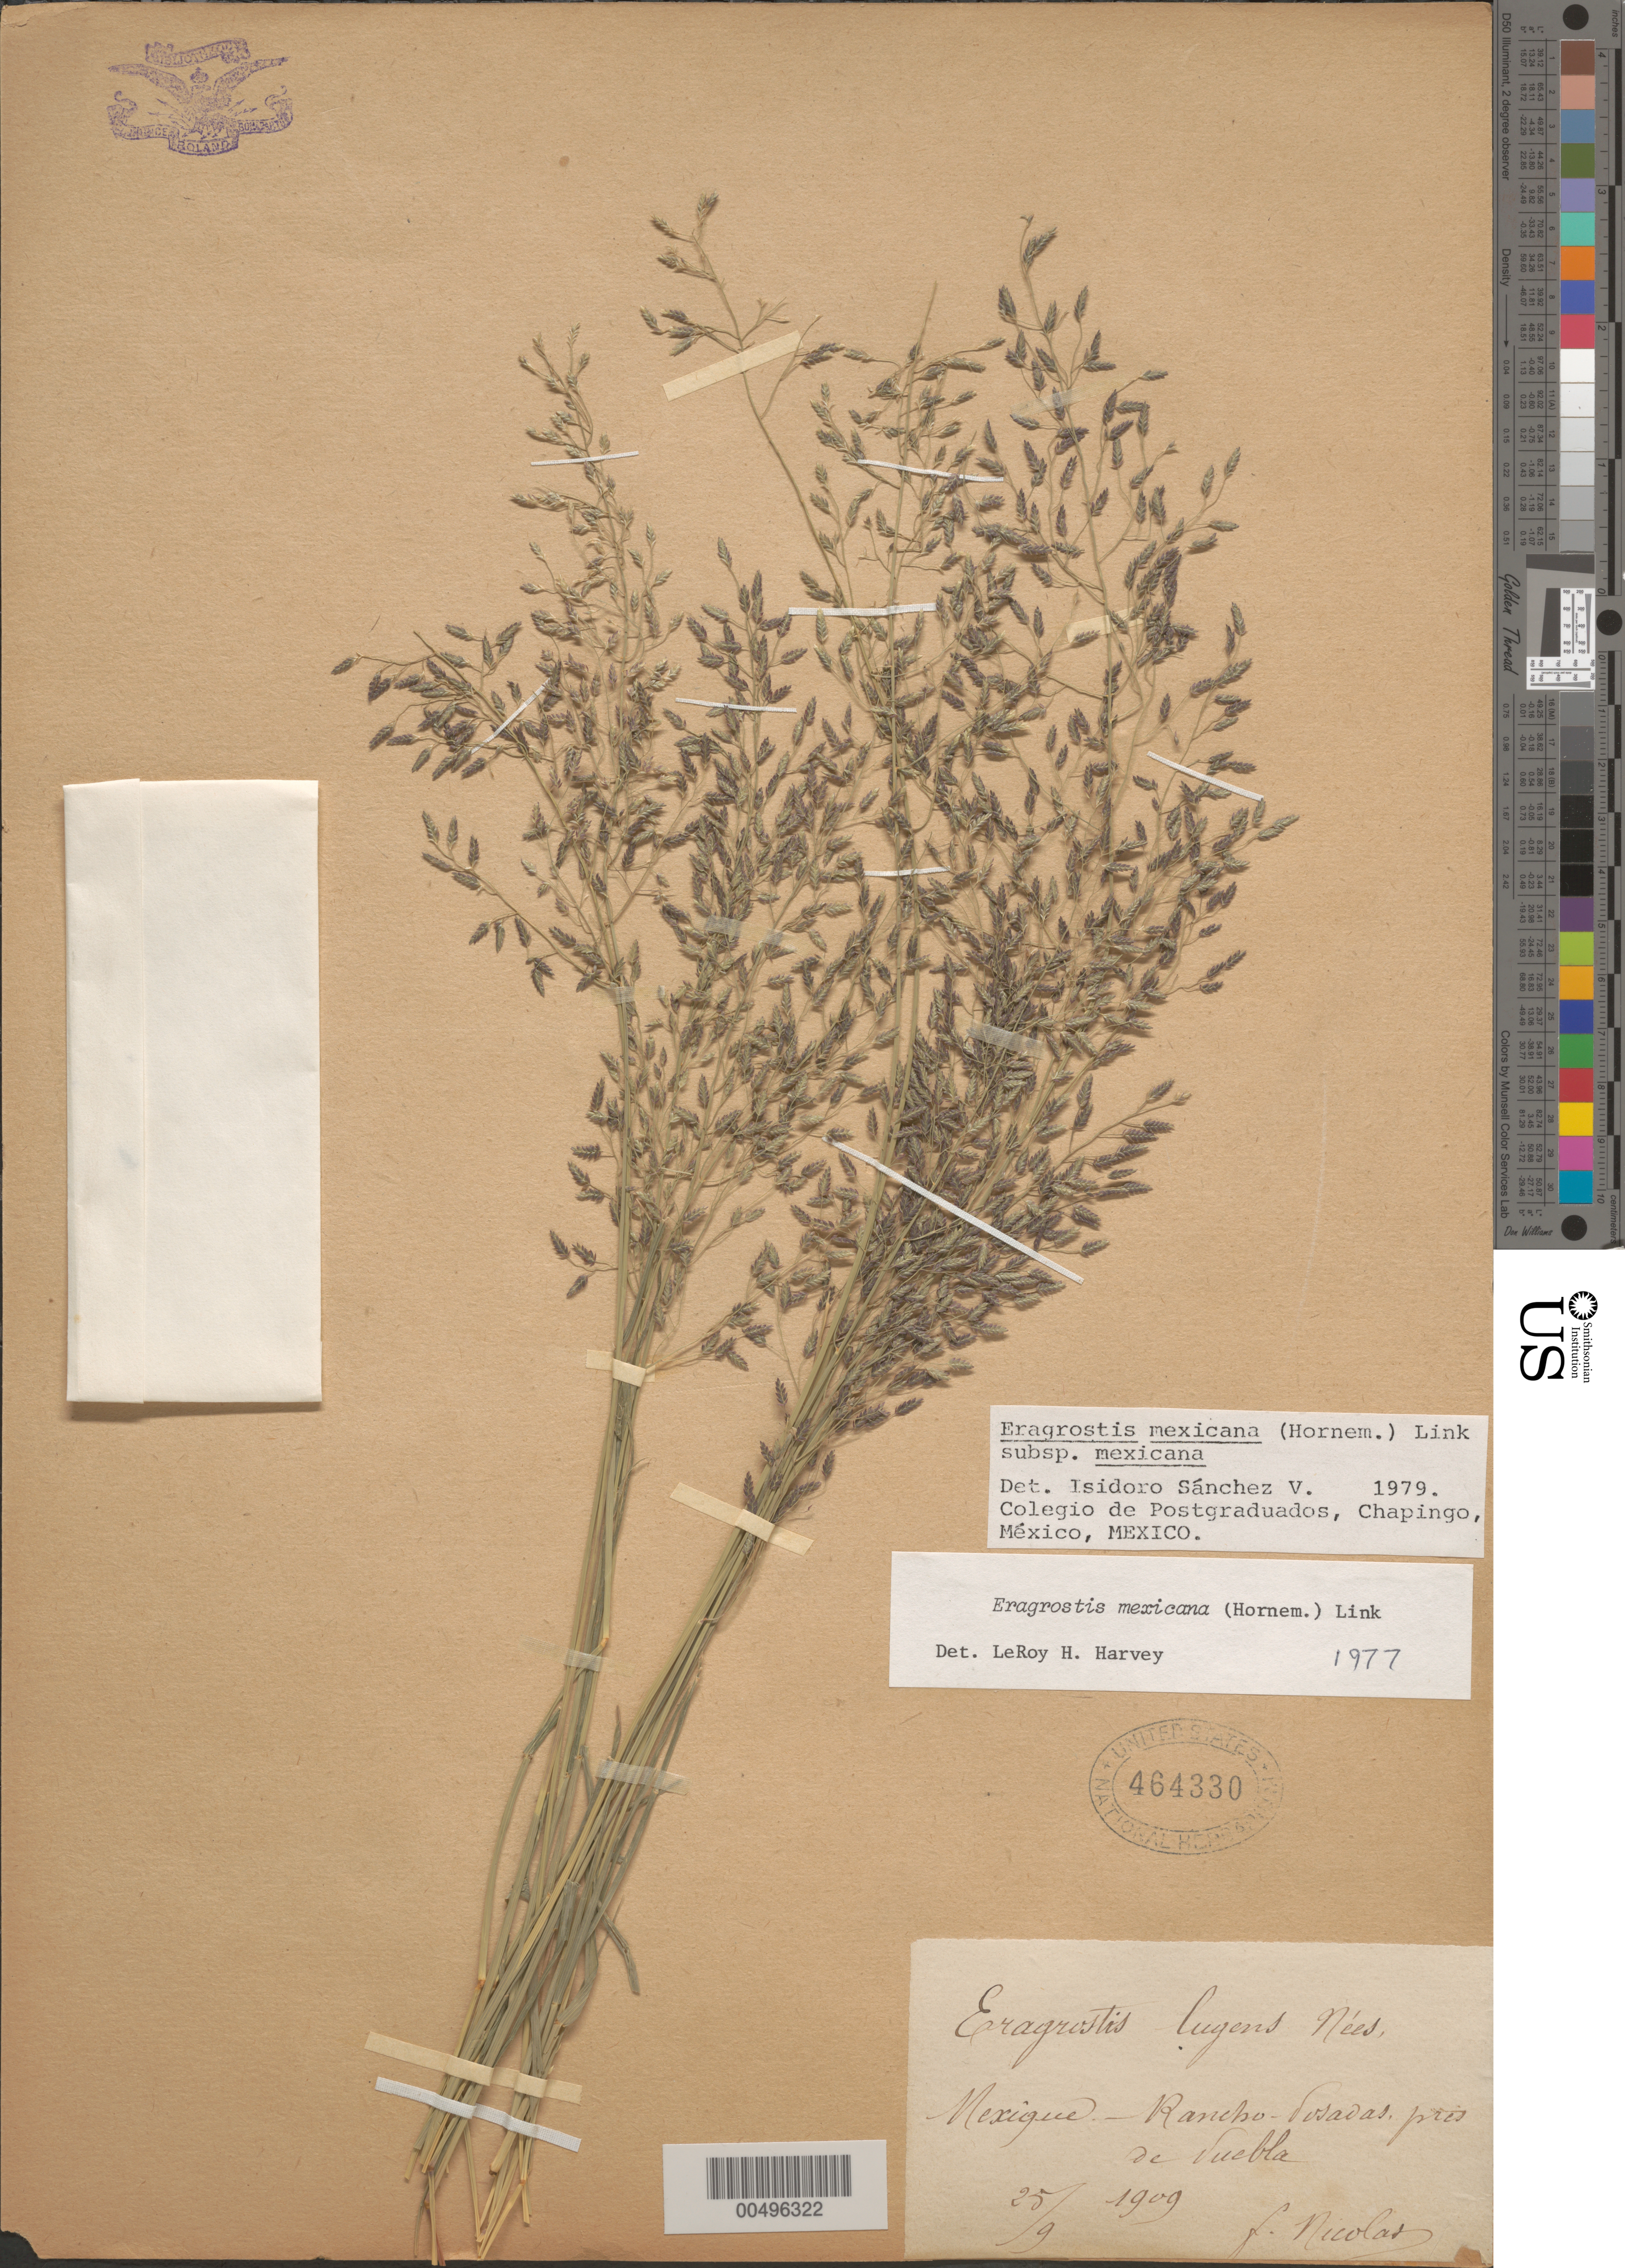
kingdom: Plantae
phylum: Tracheophyta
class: Liliopsida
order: Poales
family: Poaceae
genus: Eragrostis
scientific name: Eragrostis mexicana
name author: (Hornem.) Link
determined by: Sánchez Vega, I. M.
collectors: B. Nicolas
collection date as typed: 25 Sep 1909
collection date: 1909-09-25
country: Mexico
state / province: Puebla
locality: Rancho Posadas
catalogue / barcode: US 464330